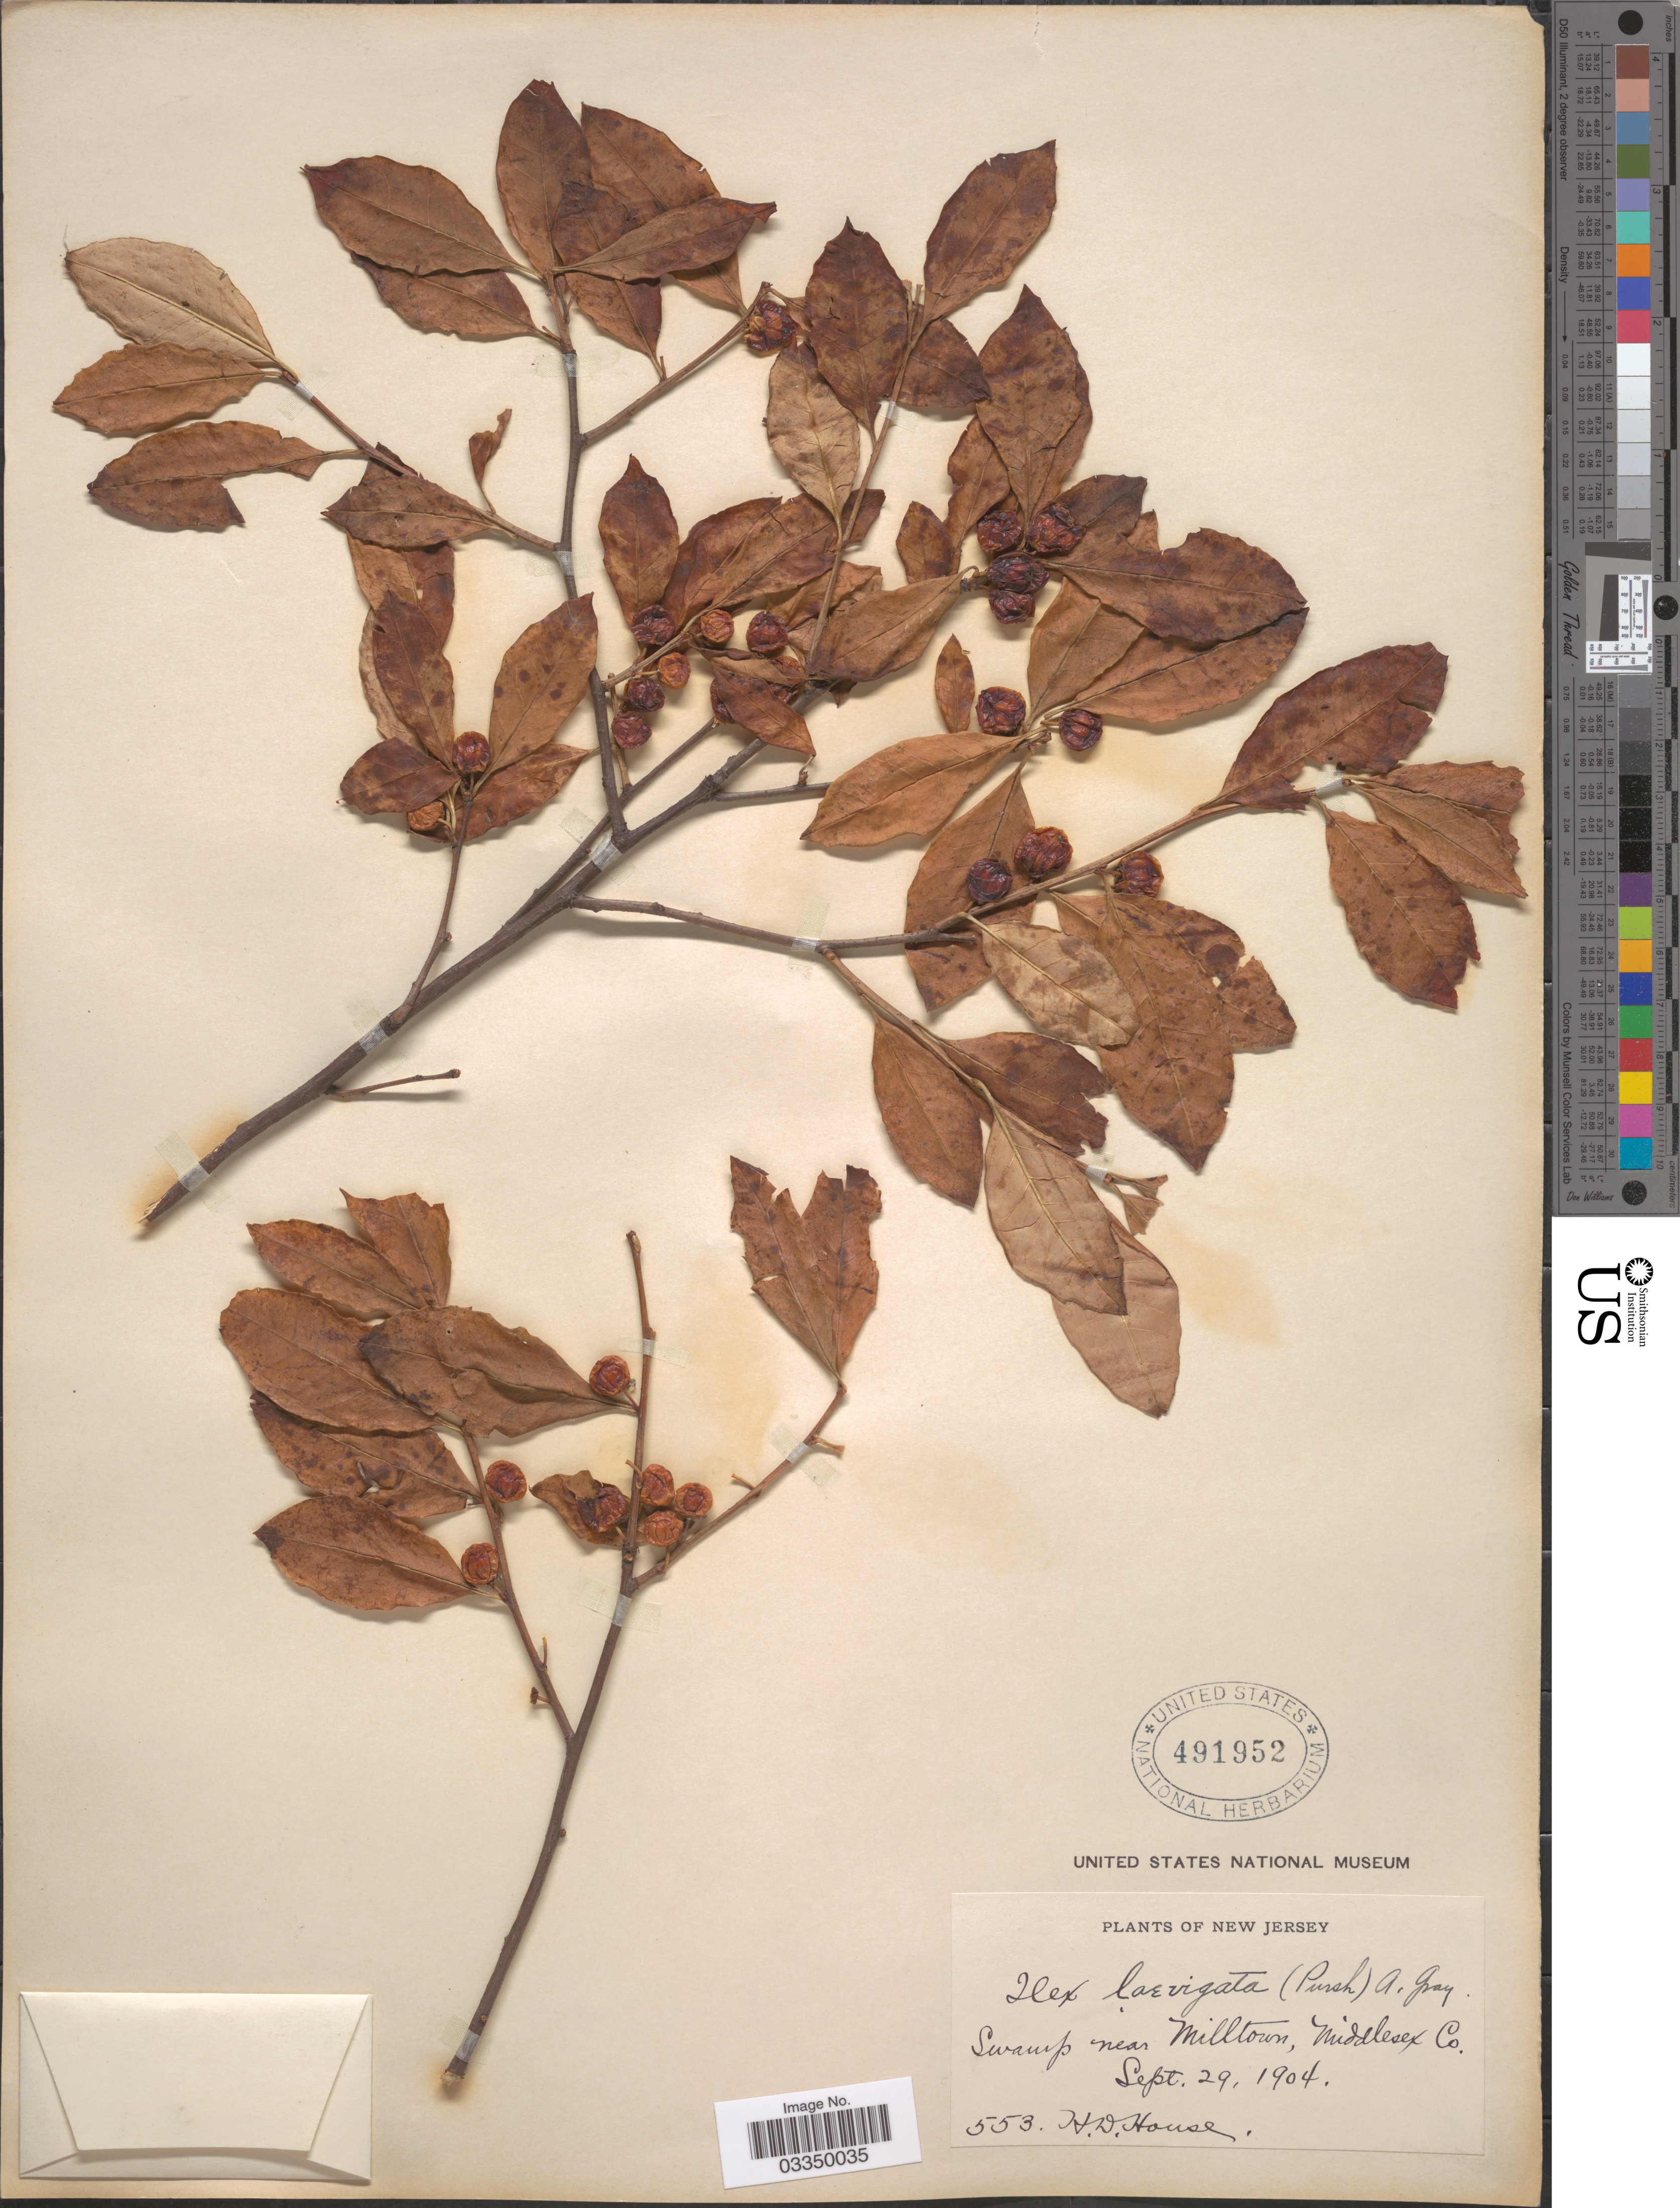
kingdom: Plantae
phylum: Tracheophyta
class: Magnoliopsida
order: Aquifoliales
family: Aquifoliaceae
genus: Ilex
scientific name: Ilex laevigata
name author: (Pursh) A. Gray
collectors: H. D. House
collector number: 553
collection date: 1904-09-29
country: United States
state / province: New Jersey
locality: Swamp near Milltown, Middlesex Co.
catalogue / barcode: US 491952